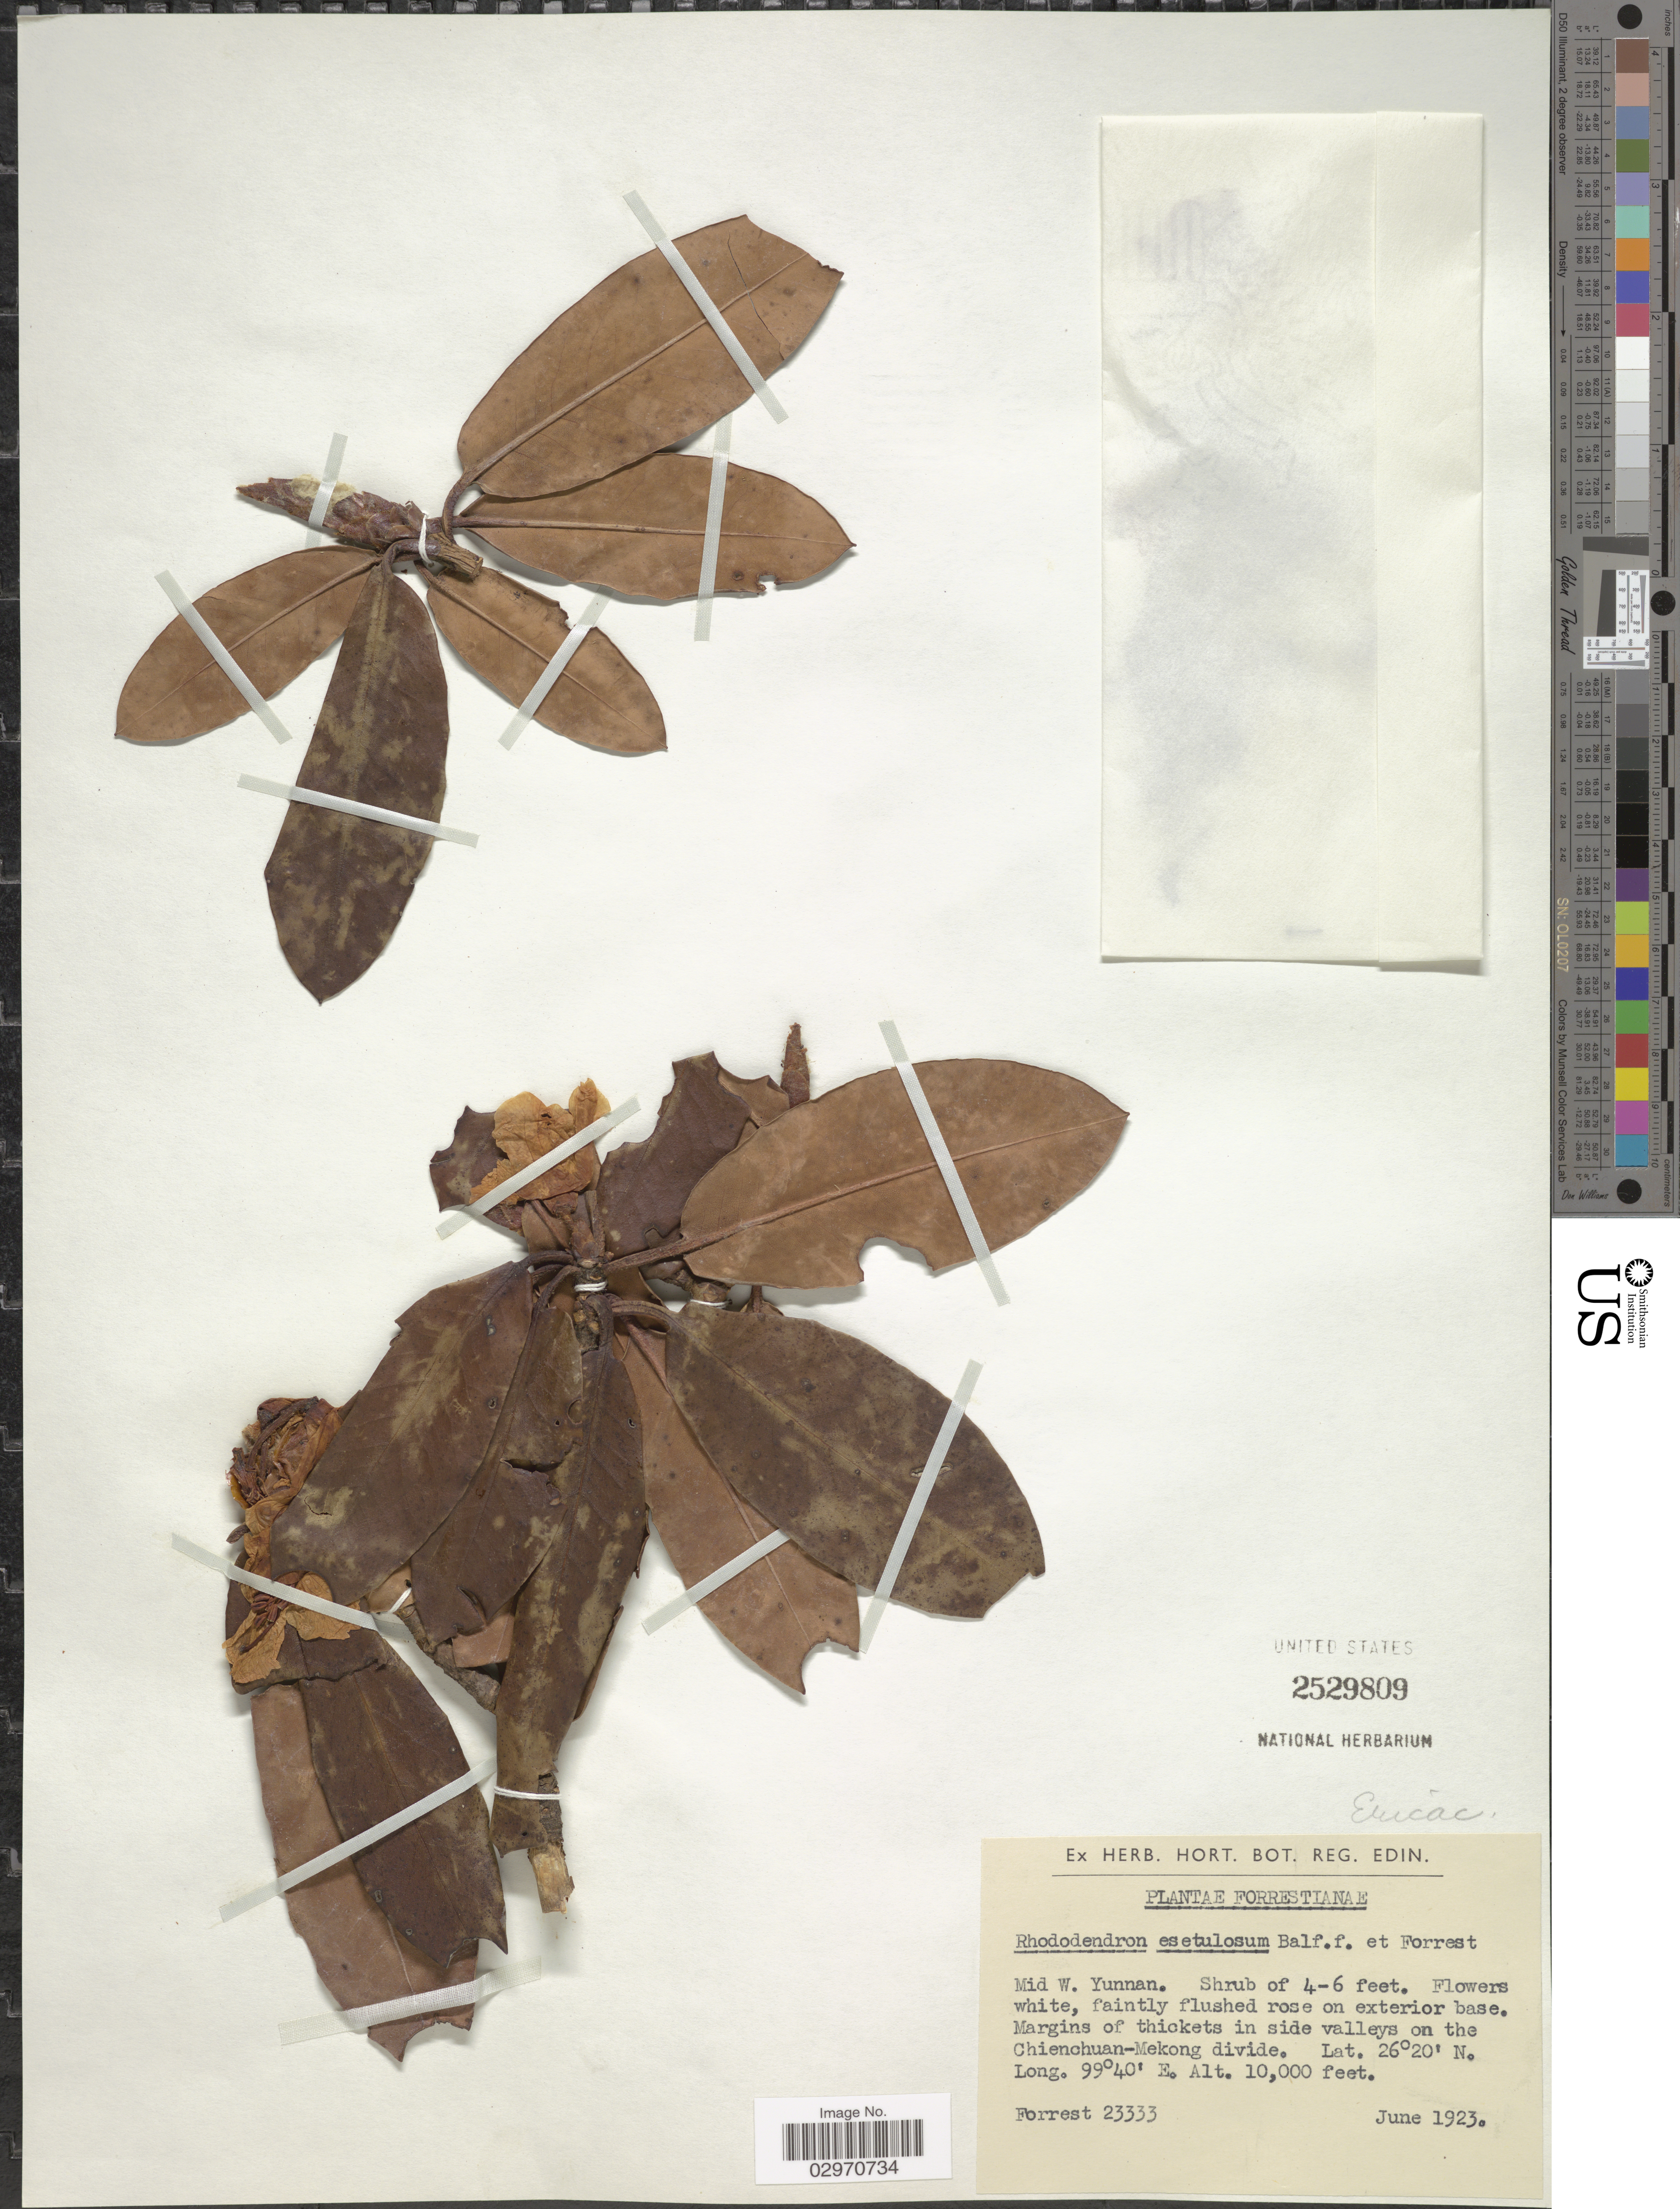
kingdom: Plantae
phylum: Tracheophyta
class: Magnoliopsida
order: Ericales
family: Ericaceae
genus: Rhododendron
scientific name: Rhododendron esetulosum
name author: Balf. f. & Forrest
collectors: -. Forrest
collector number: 23333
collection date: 1923-06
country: China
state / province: Yunnan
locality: Mid W. Yunnan. Margins of thickets in side valleys on the Chienchuan-Mekong divide.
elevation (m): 3048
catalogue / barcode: US 2529809